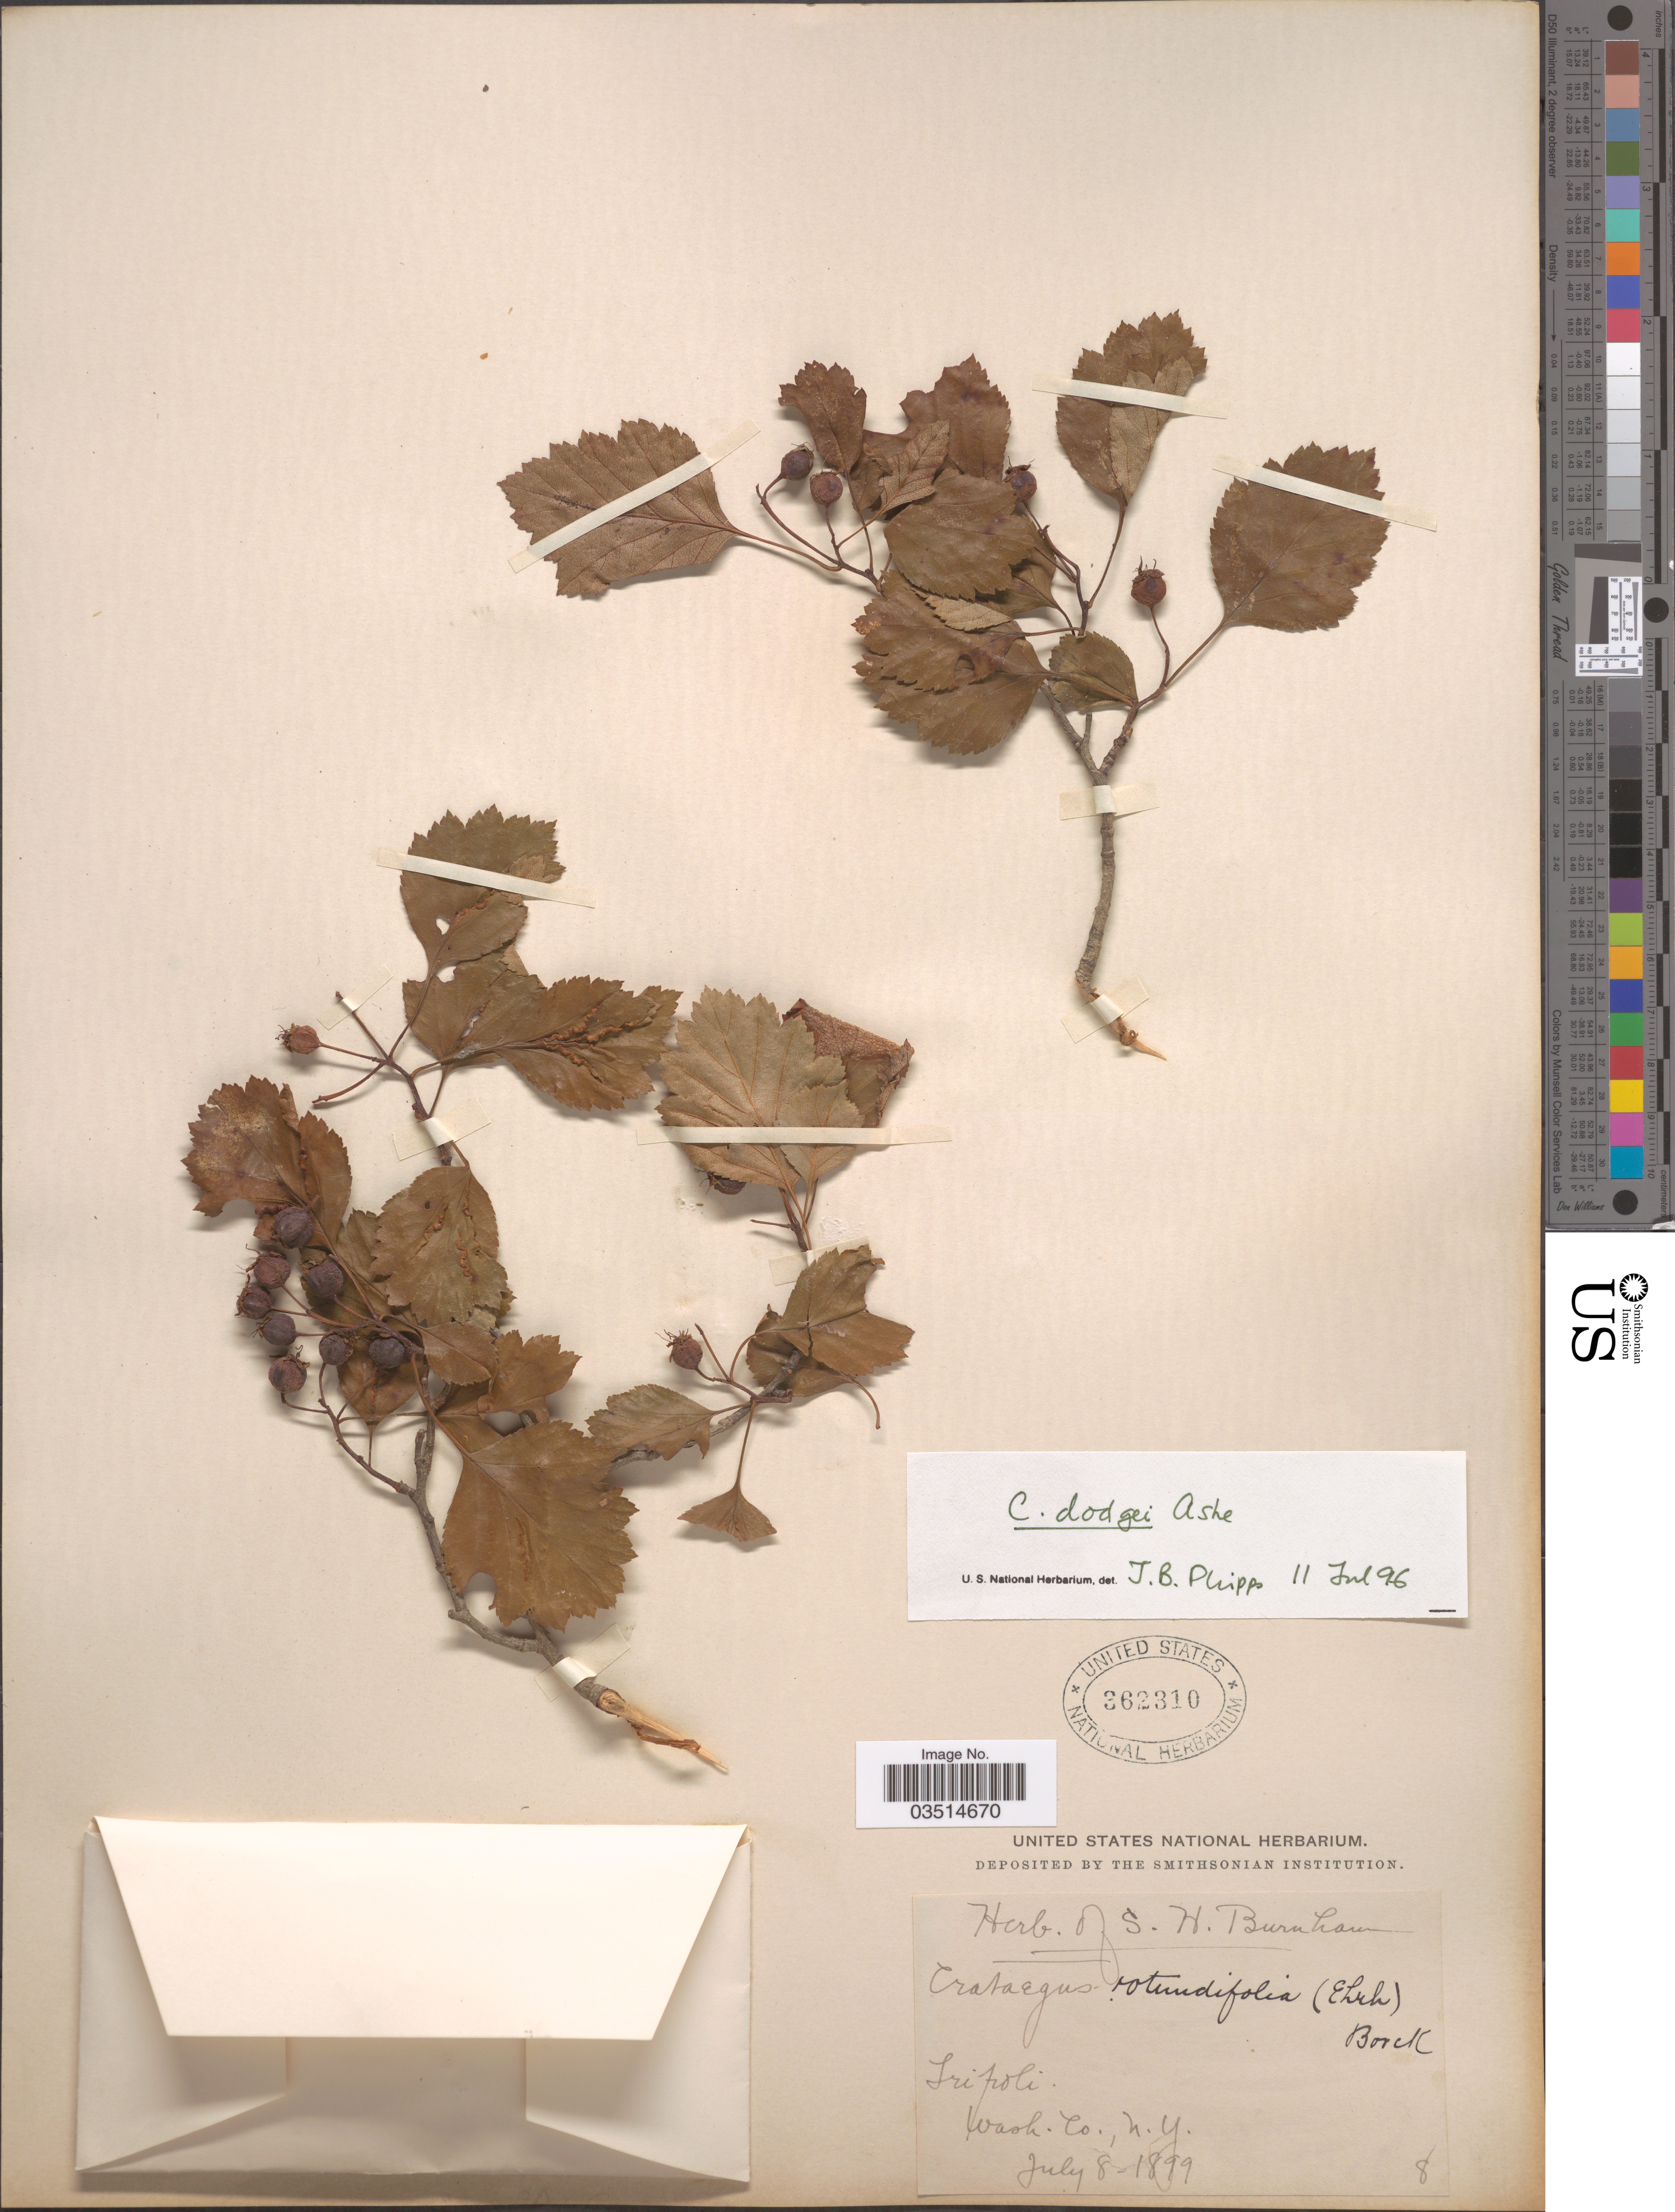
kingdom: Plantae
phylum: Tracheophyta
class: Magnoliopsida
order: Rosales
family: Rosaceae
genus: Crataegus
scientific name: Crataegus dodgei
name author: Ashe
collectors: ex herb. S.H. Burnham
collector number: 8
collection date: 1899-07-08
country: United States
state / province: New York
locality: Tripoli. Wash. Co.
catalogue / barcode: US 362310